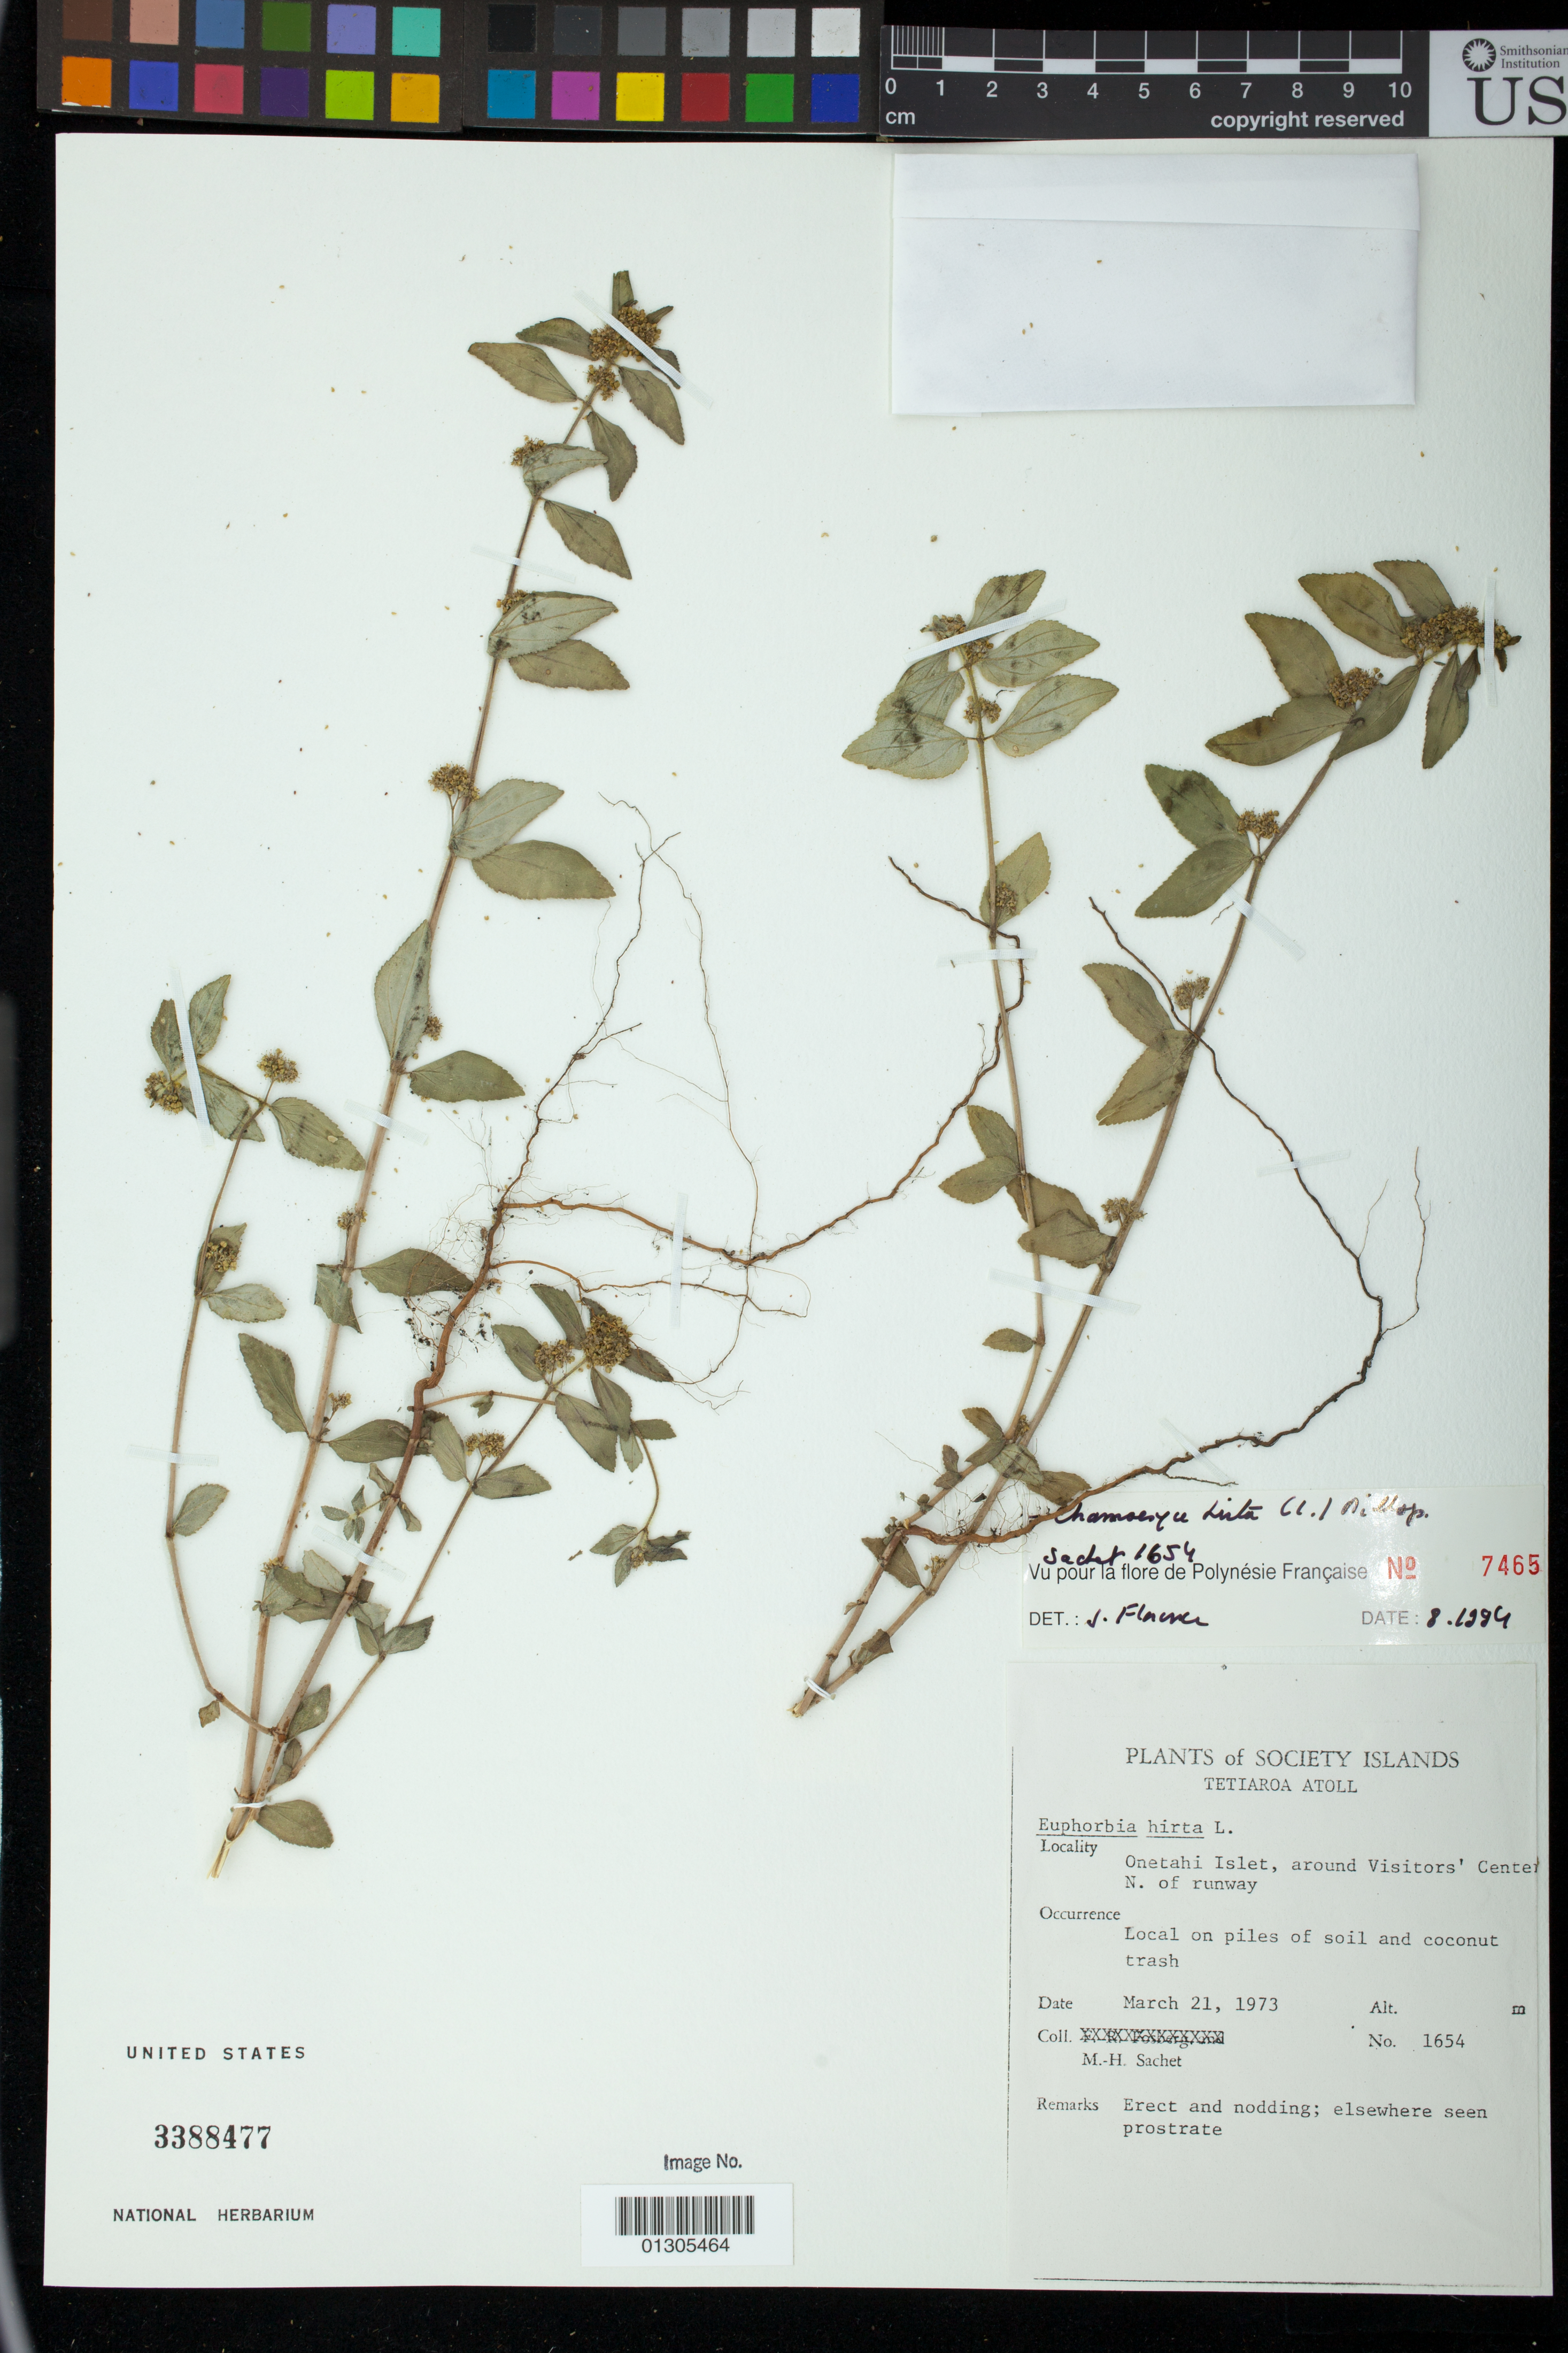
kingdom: Plantae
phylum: Tracheophyta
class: Magnoliopsida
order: Malpighiales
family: Euphorbiaceae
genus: Euphorbia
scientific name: Euphorbia hirta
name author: L.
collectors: M.-H. Sachet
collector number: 1654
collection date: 1973-03-21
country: French Polynesia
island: Tetiaroa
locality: Tetiaroa Atoll; Onetahi Islet, around Visitors' Center N. of runway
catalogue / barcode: US 3388477